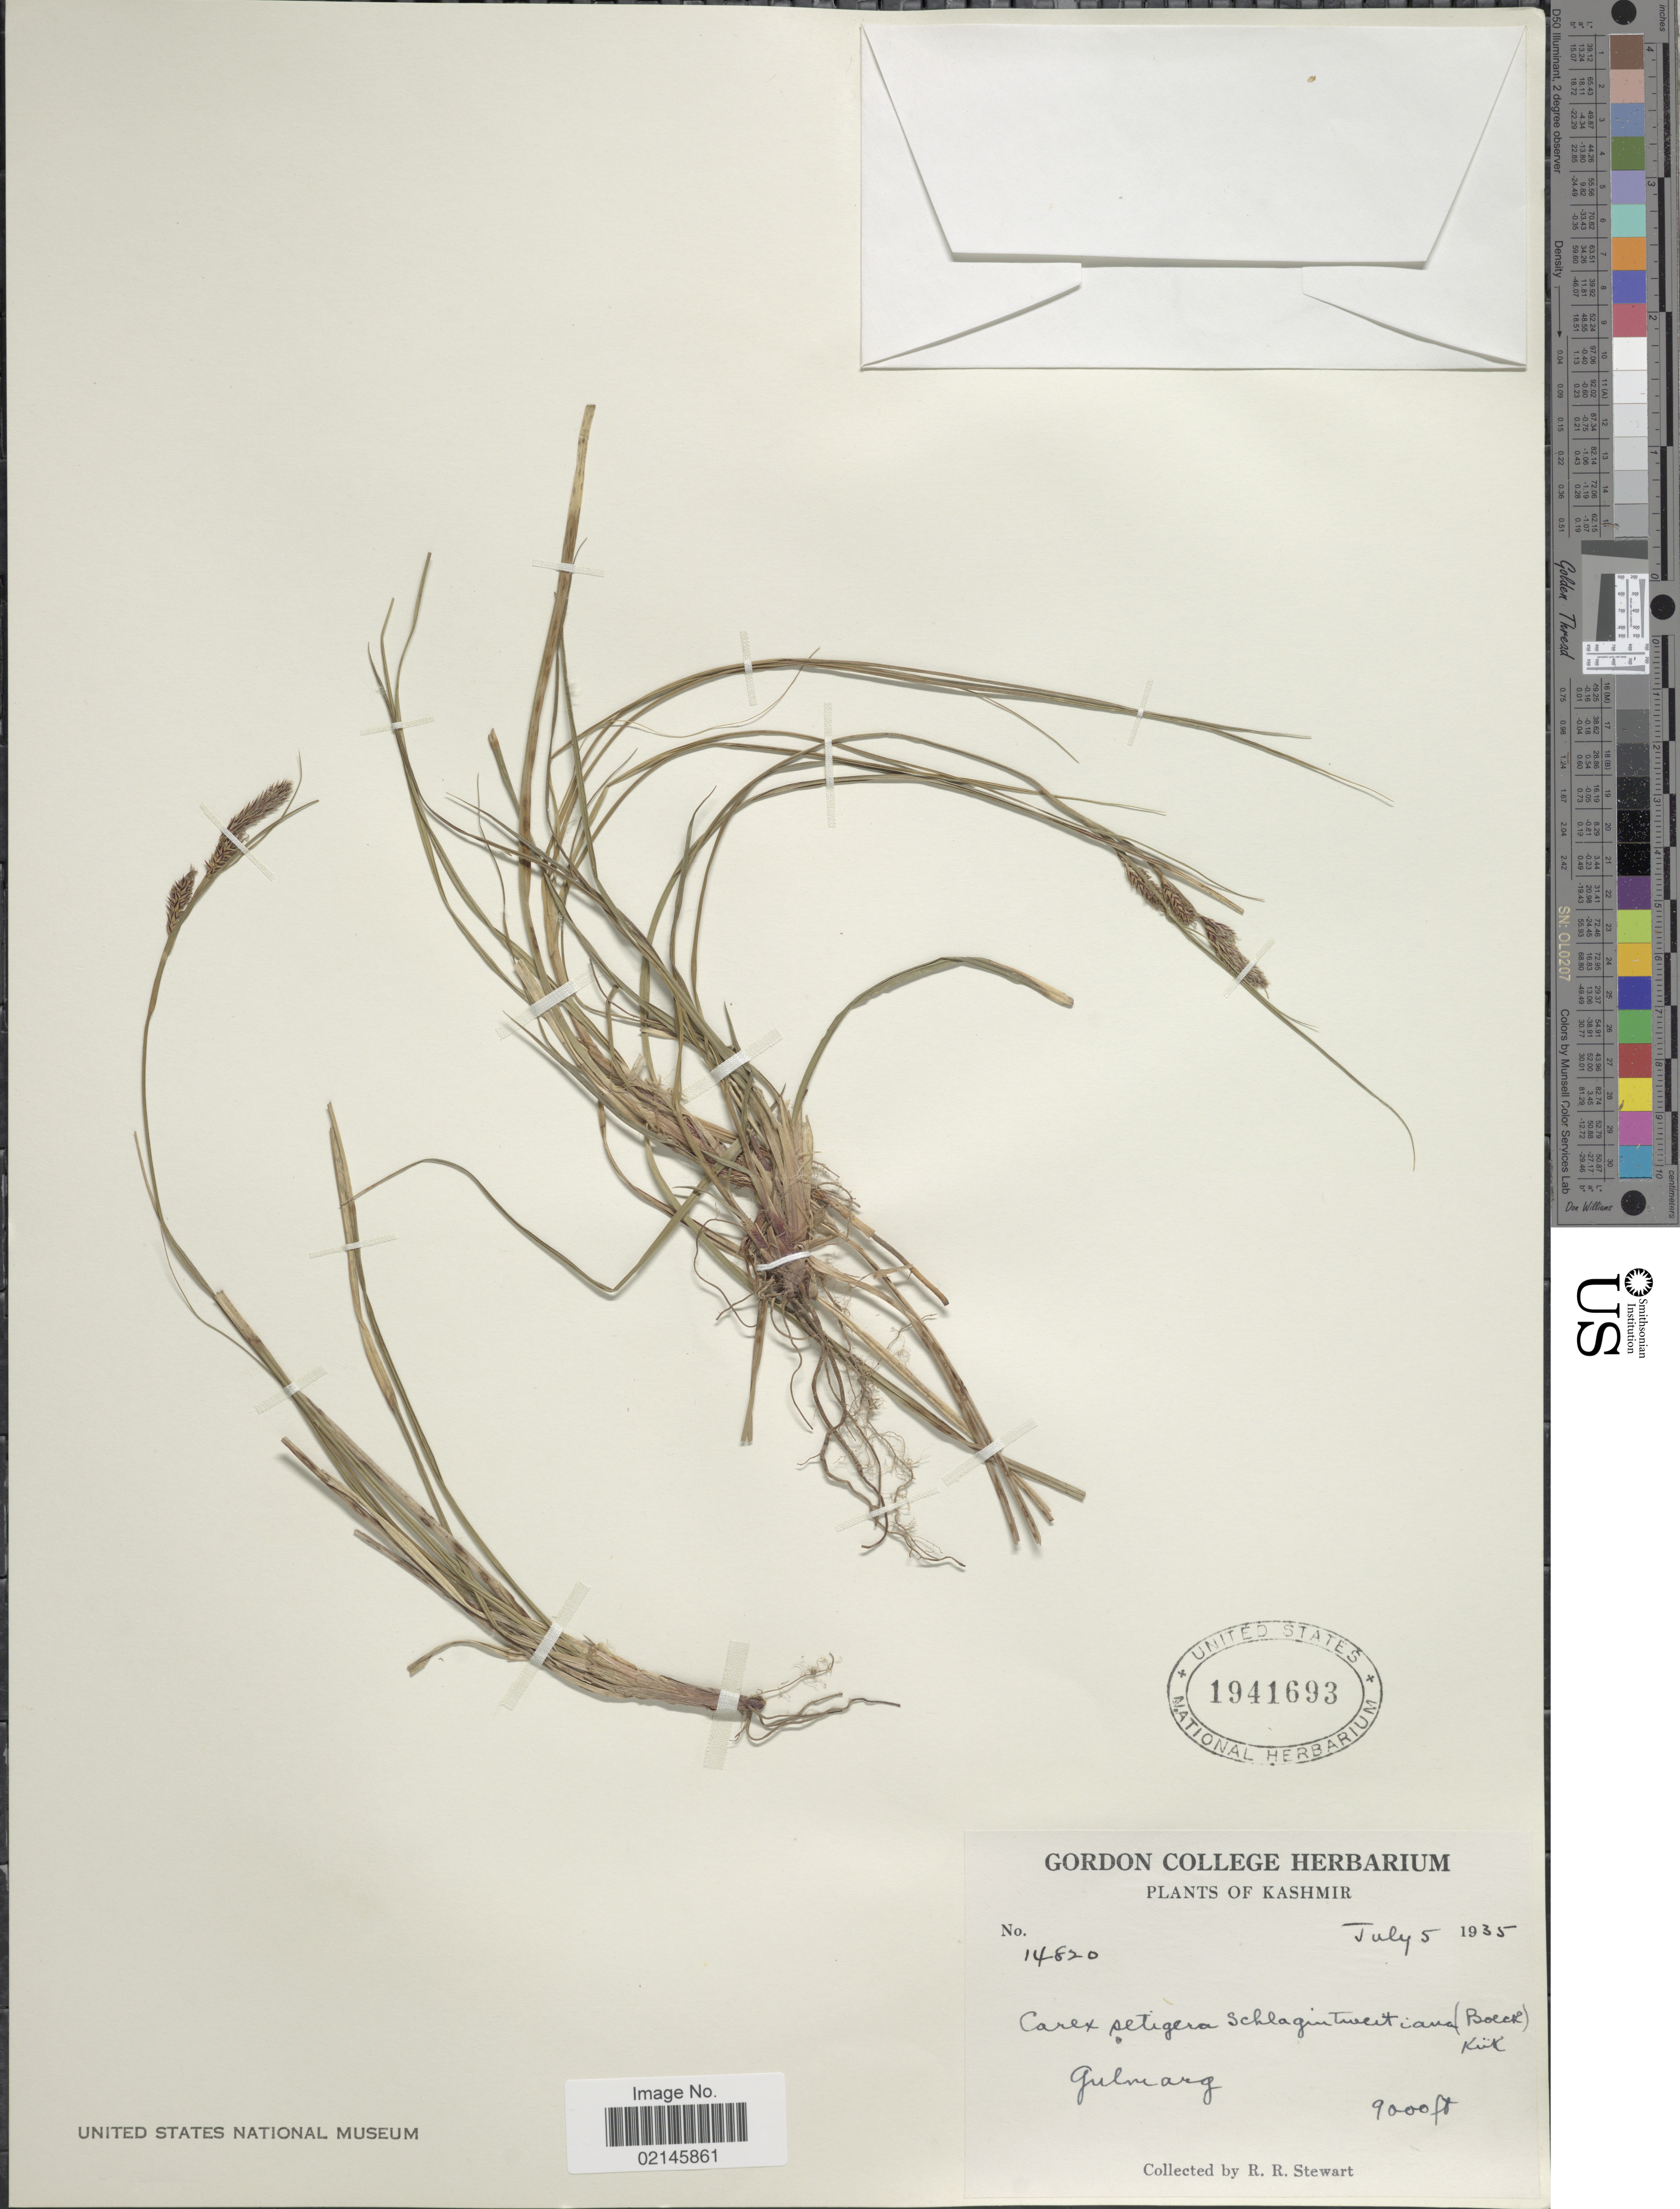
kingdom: Plantae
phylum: Tracheophyta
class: Liliopsida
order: Poales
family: Cyperaceae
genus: Carex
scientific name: Carex setigera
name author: D. Don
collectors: R. R. Stewart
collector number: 14820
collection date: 1935-07-05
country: India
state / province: Jammu and Kashmir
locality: Kashmir, Gulmarg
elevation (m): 2743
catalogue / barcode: US 1941693